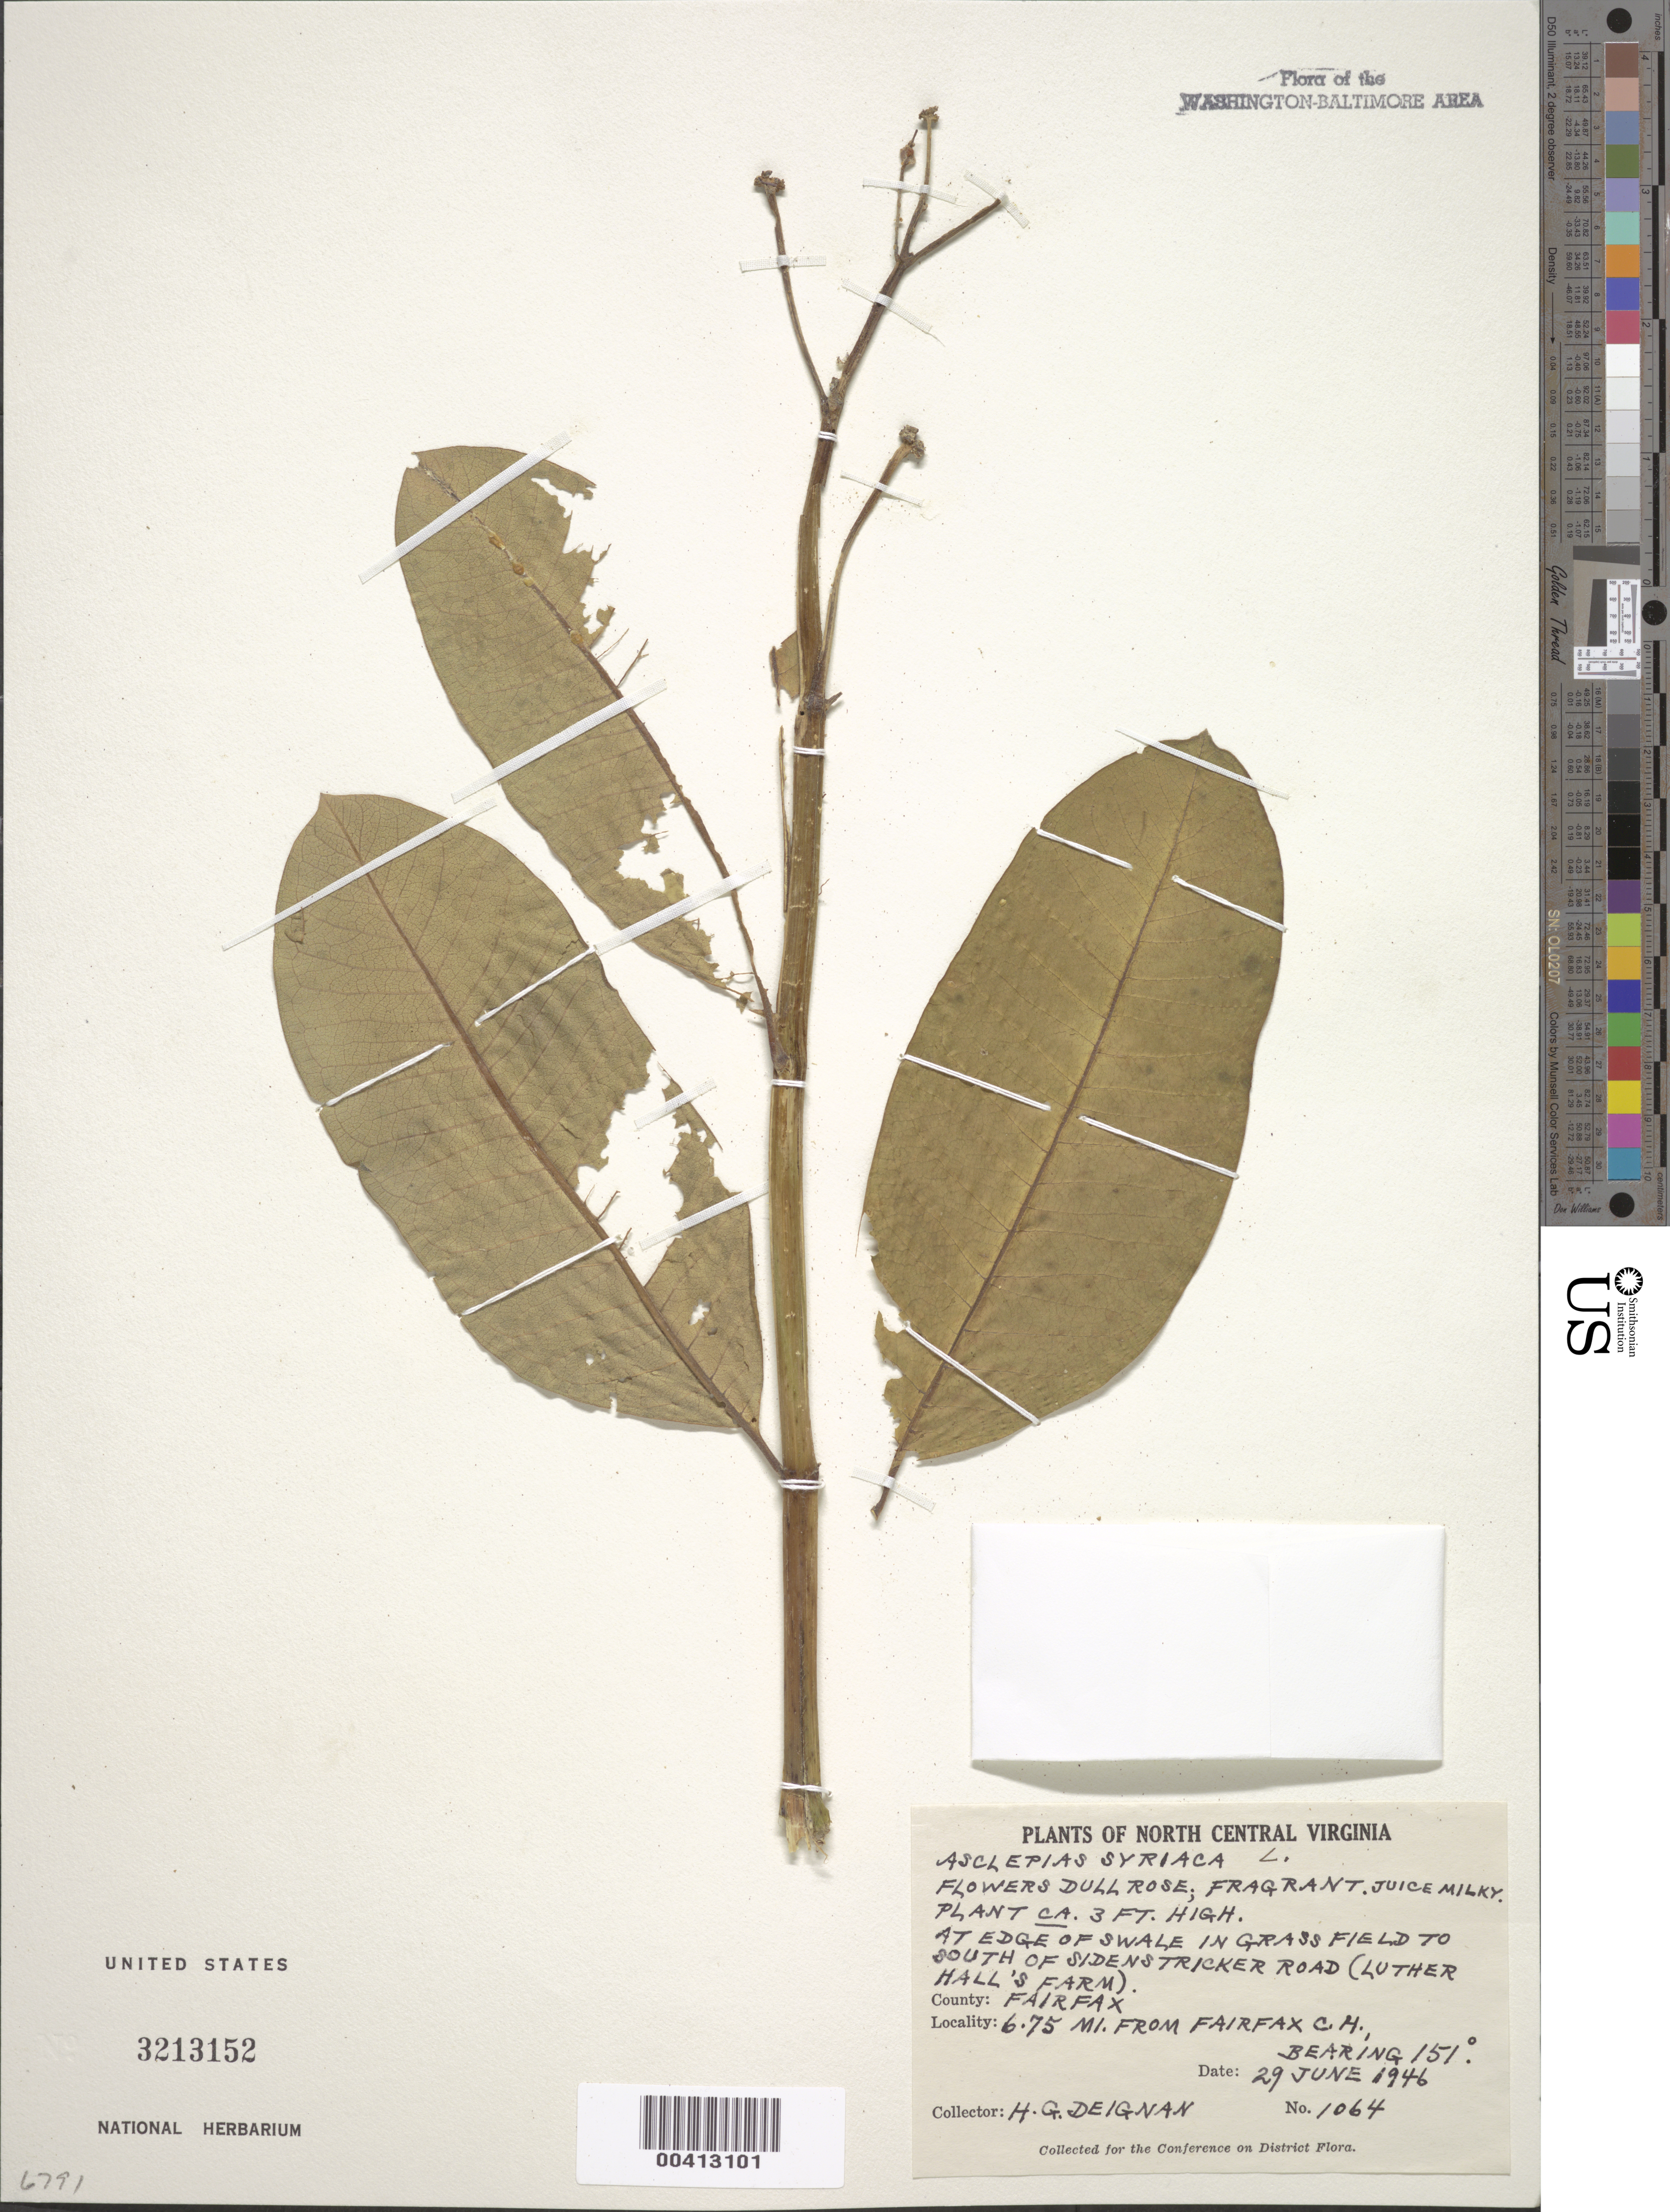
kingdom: Plantae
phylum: Tracheophyta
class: Magnoliopsida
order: Gentianales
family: Apocynaceae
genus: Asclepias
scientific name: Asclepias syriaca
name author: L.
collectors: H. Deignan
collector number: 1064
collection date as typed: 29 Jun 1946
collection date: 1946-06-29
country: United States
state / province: Virginia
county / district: Fairfax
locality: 6.75 mi. from Fairfax County Courthouse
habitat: At edge of swale in grass field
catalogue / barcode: US 3213152